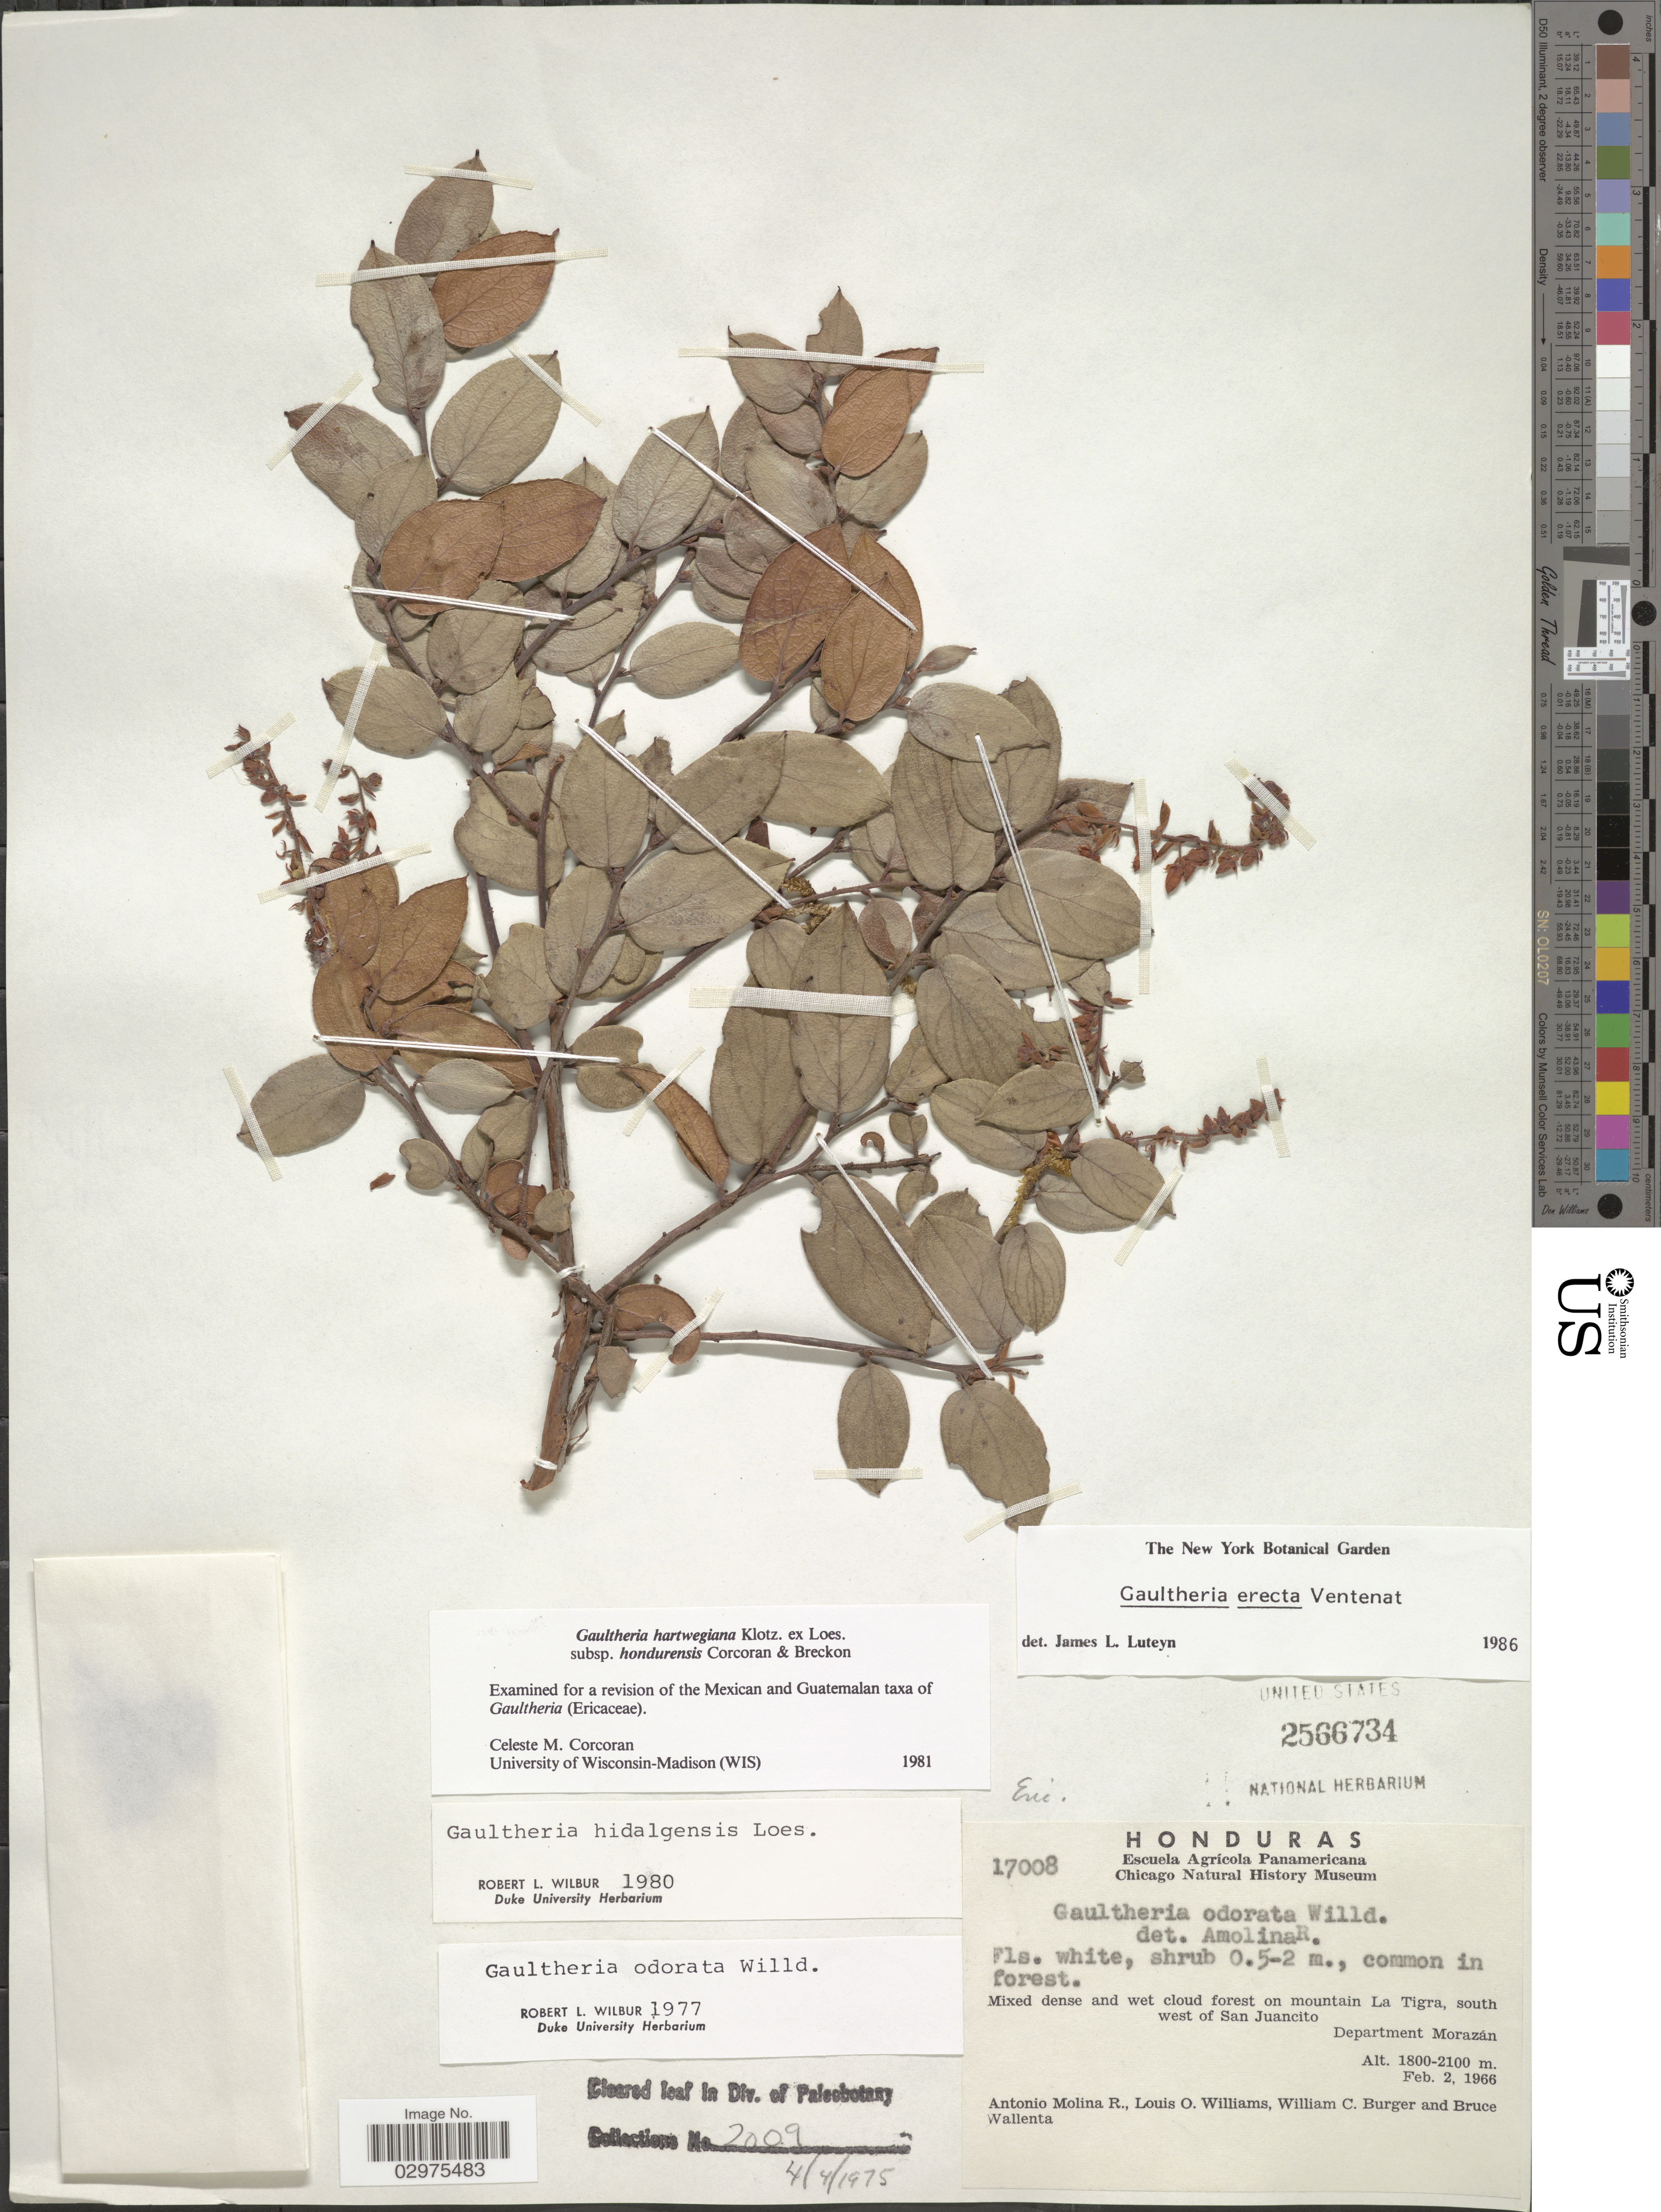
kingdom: Plantae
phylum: Tracheophyta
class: Magnoliopsida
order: Ericales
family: Ericaceae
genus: Gaultheria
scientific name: Gaultheria erecta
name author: Vent.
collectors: A. Molina R., L. O. Williams, W. Burger & B. Wallenta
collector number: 17008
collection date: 1966-02-02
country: Honduras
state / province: Fco. Morazán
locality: On mountain La Tigra, south west of San Juancito. Department Morazán.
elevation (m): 1800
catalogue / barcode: US 2566734